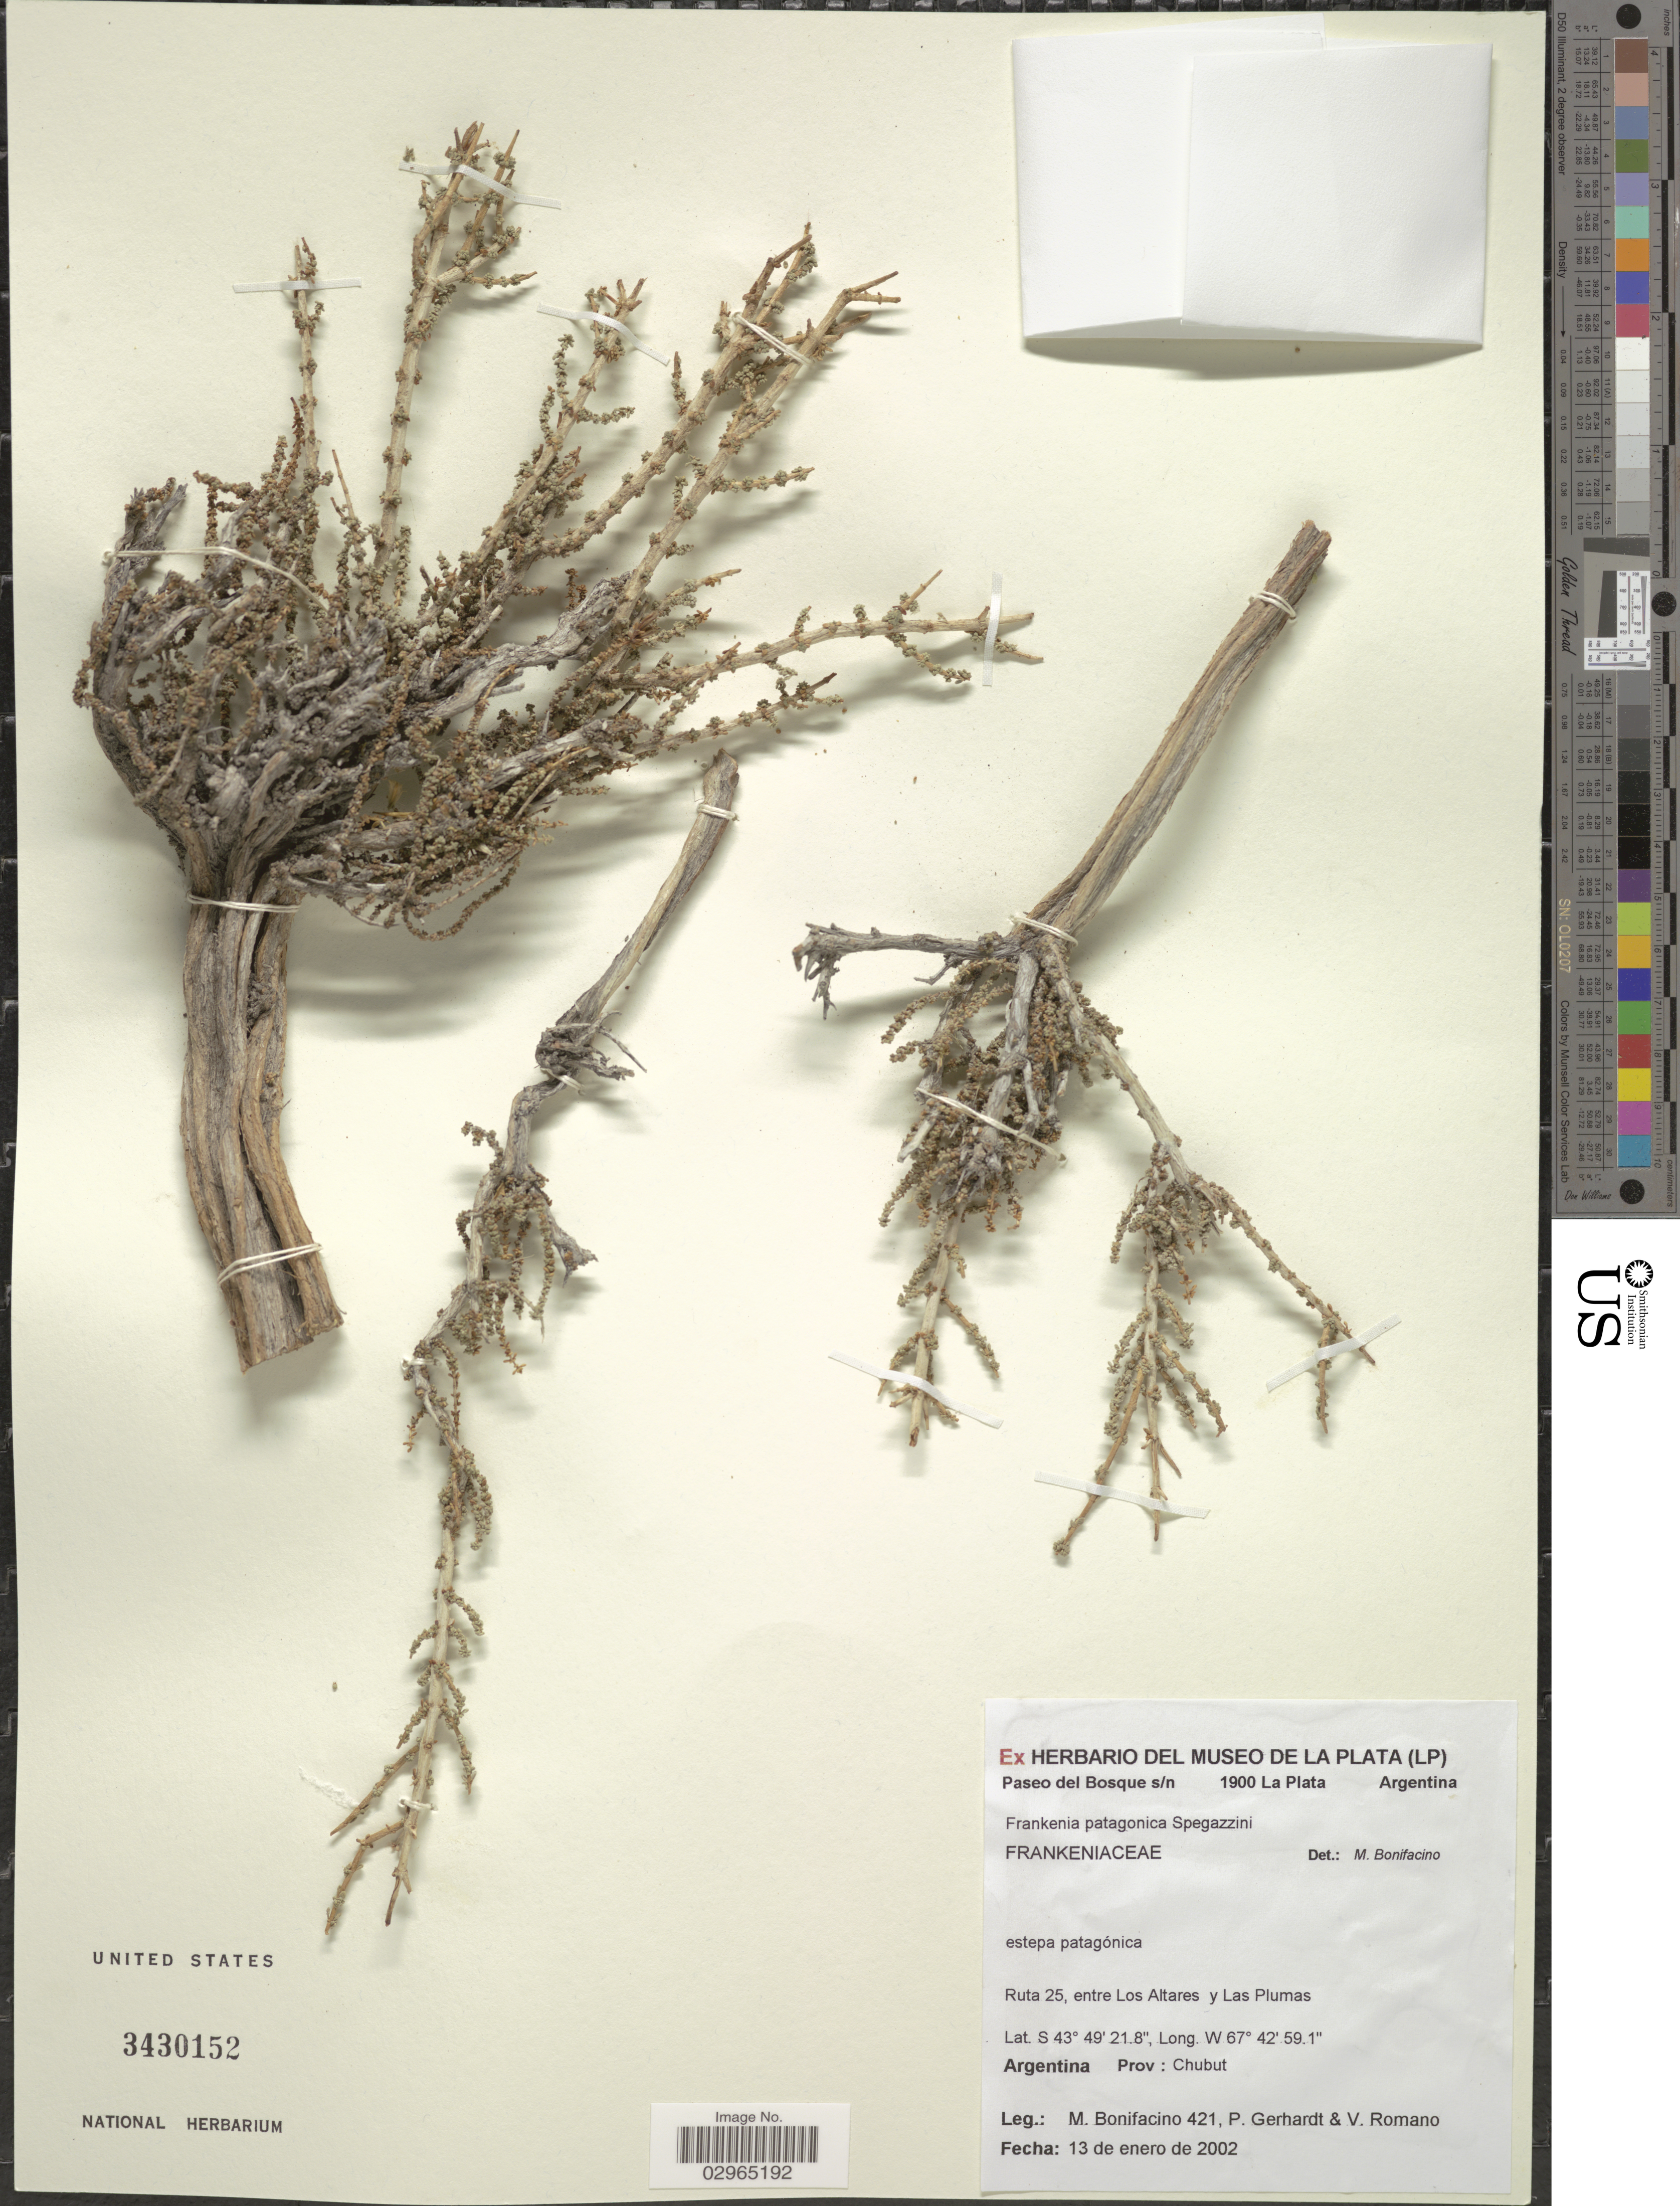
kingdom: Plantae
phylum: Tracheophyta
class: Magnoliopsida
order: Caryophyllales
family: Frankeniaceae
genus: Frankenia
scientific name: Frankenia patagonica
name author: Speg.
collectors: M. Bonifacino, P. Gerhardt & V. Romano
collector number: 0421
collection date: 2002-01-13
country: Argentina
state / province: Chubut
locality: Ruta 25, entre Los Altares y Las Plumas. Pov: Chubut.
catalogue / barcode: US 3430152